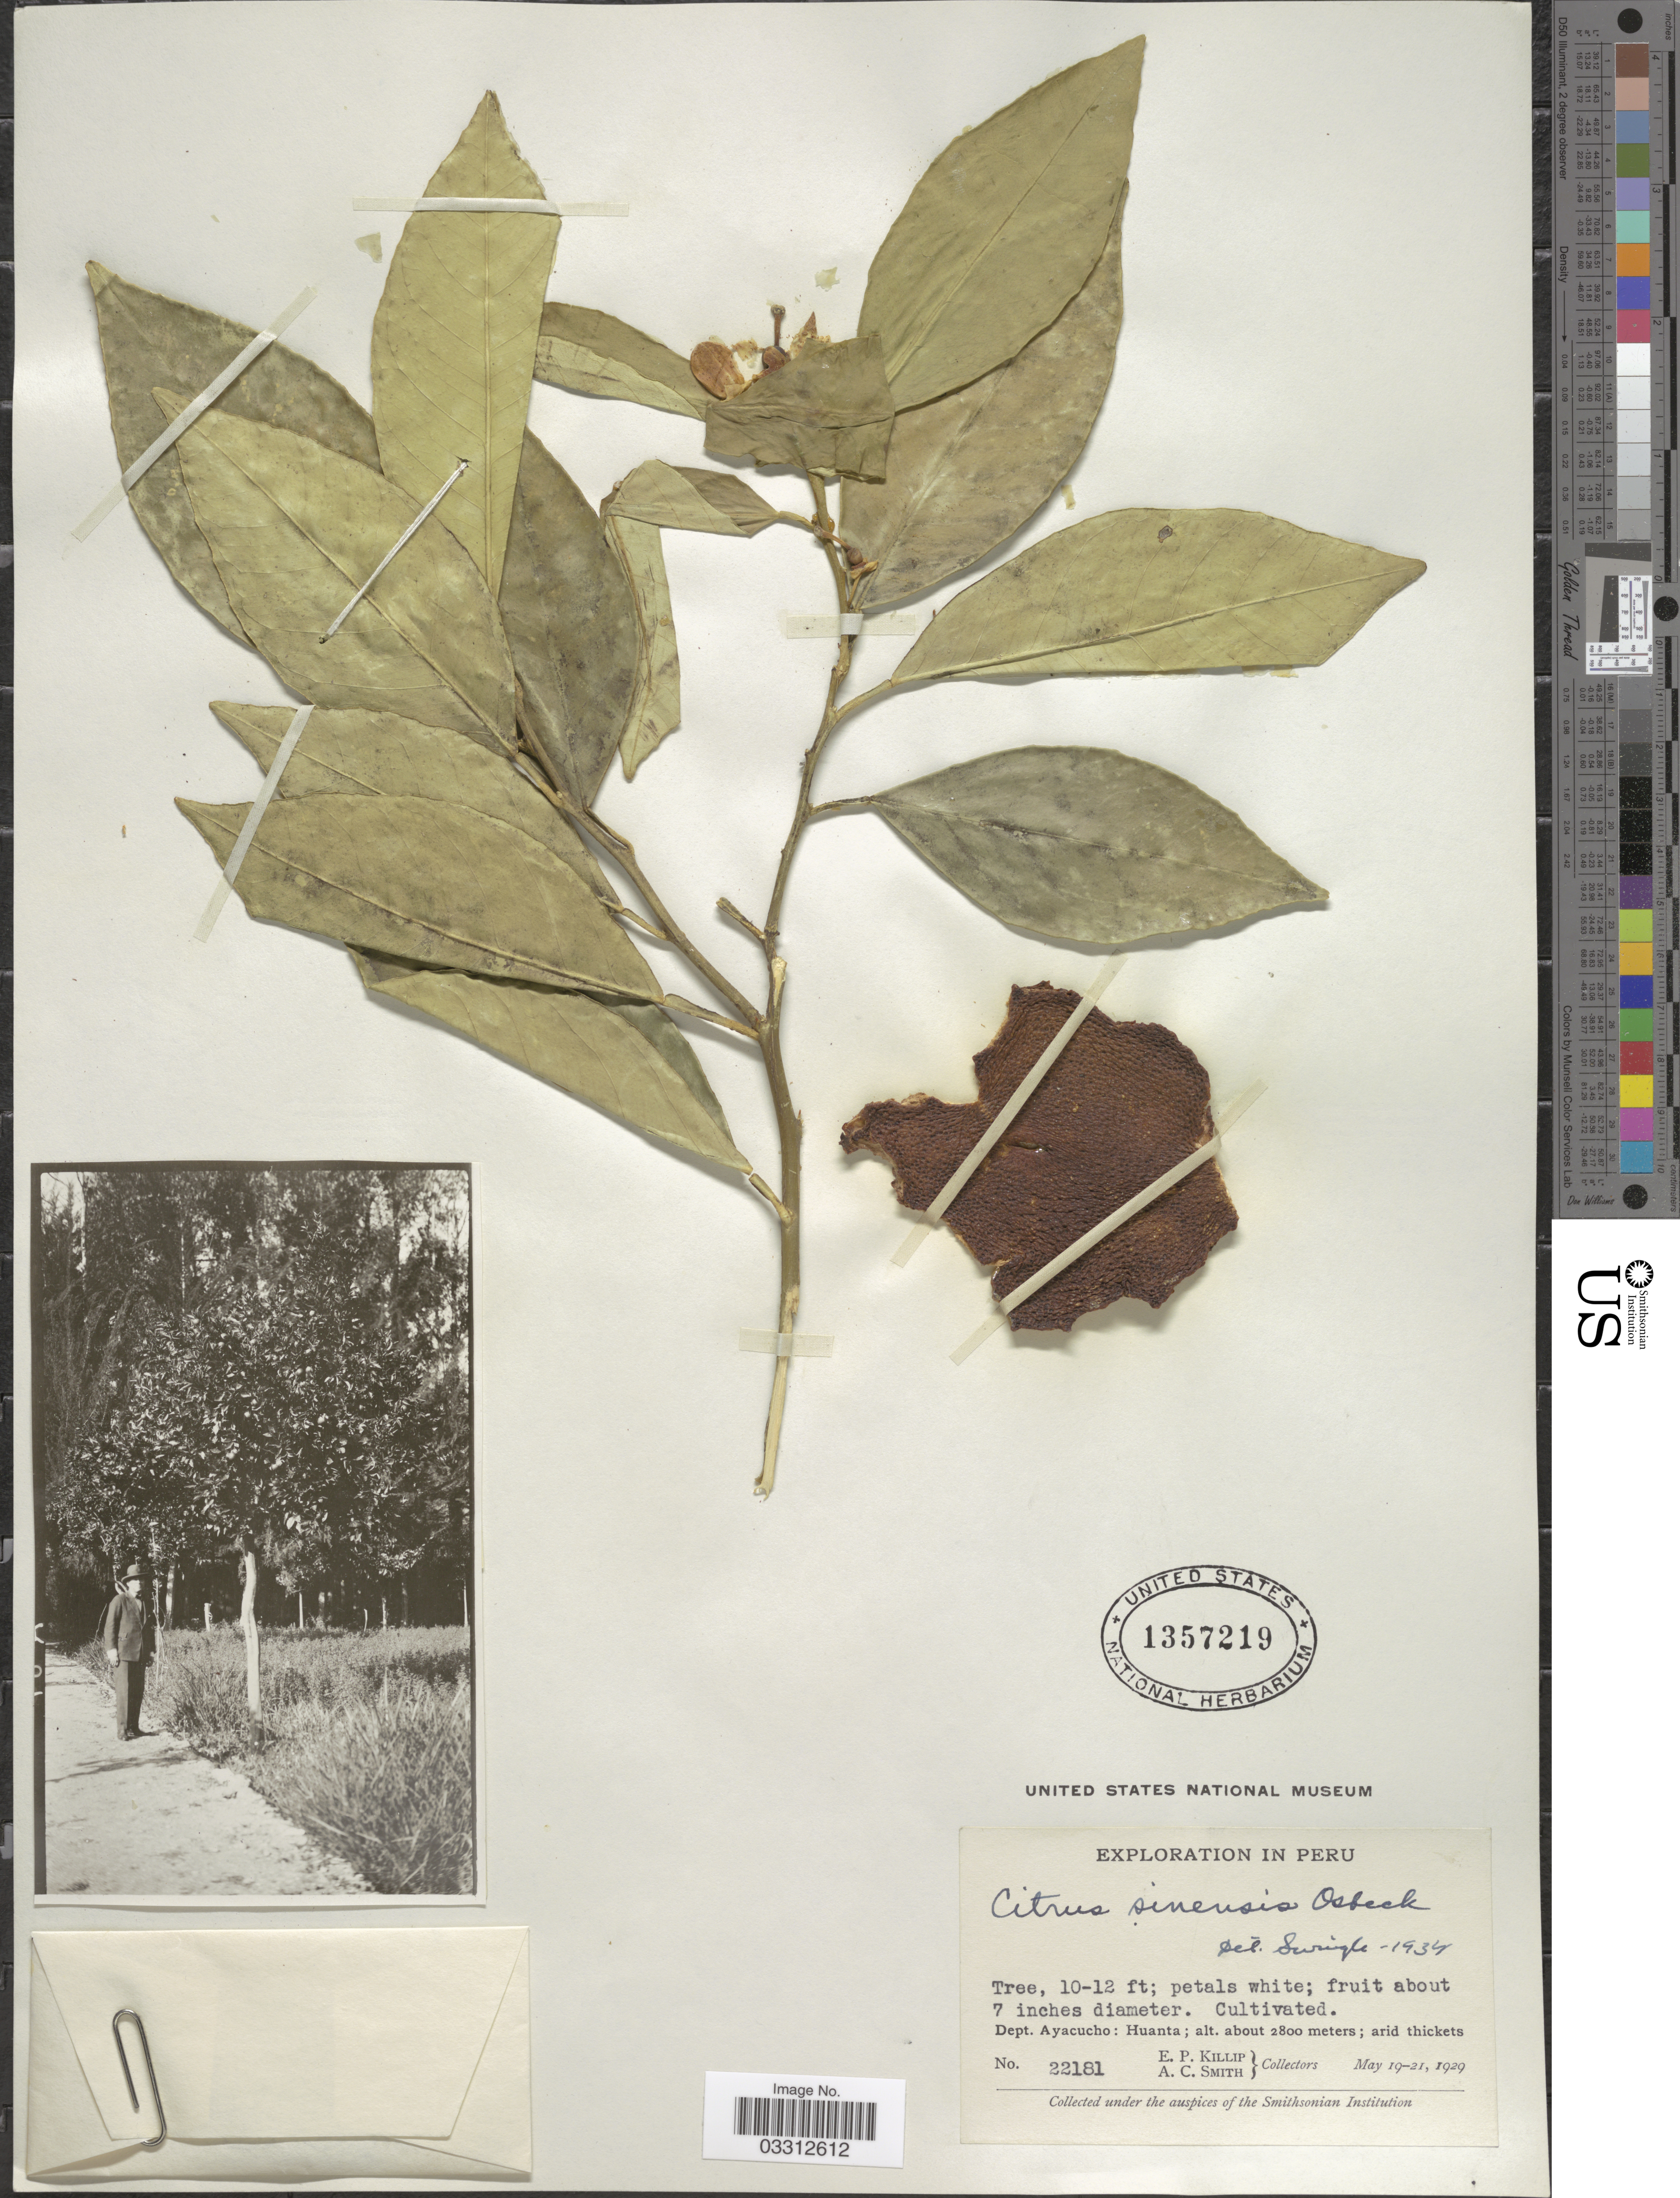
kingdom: Plantae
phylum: Tracheophyta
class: Magnoliopsida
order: Sapindales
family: Rutaceae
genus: Citrus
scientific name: Citrus x sinensis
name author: (L.) Osbeck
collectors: E. P. Killip & A. C. Smith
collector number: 22181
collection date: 1929-05-19/1929-05-21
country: Peru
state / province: Ayacucho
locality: Dept. Ayacucho: Huanta.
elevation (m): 2800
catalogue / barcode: US 1357219